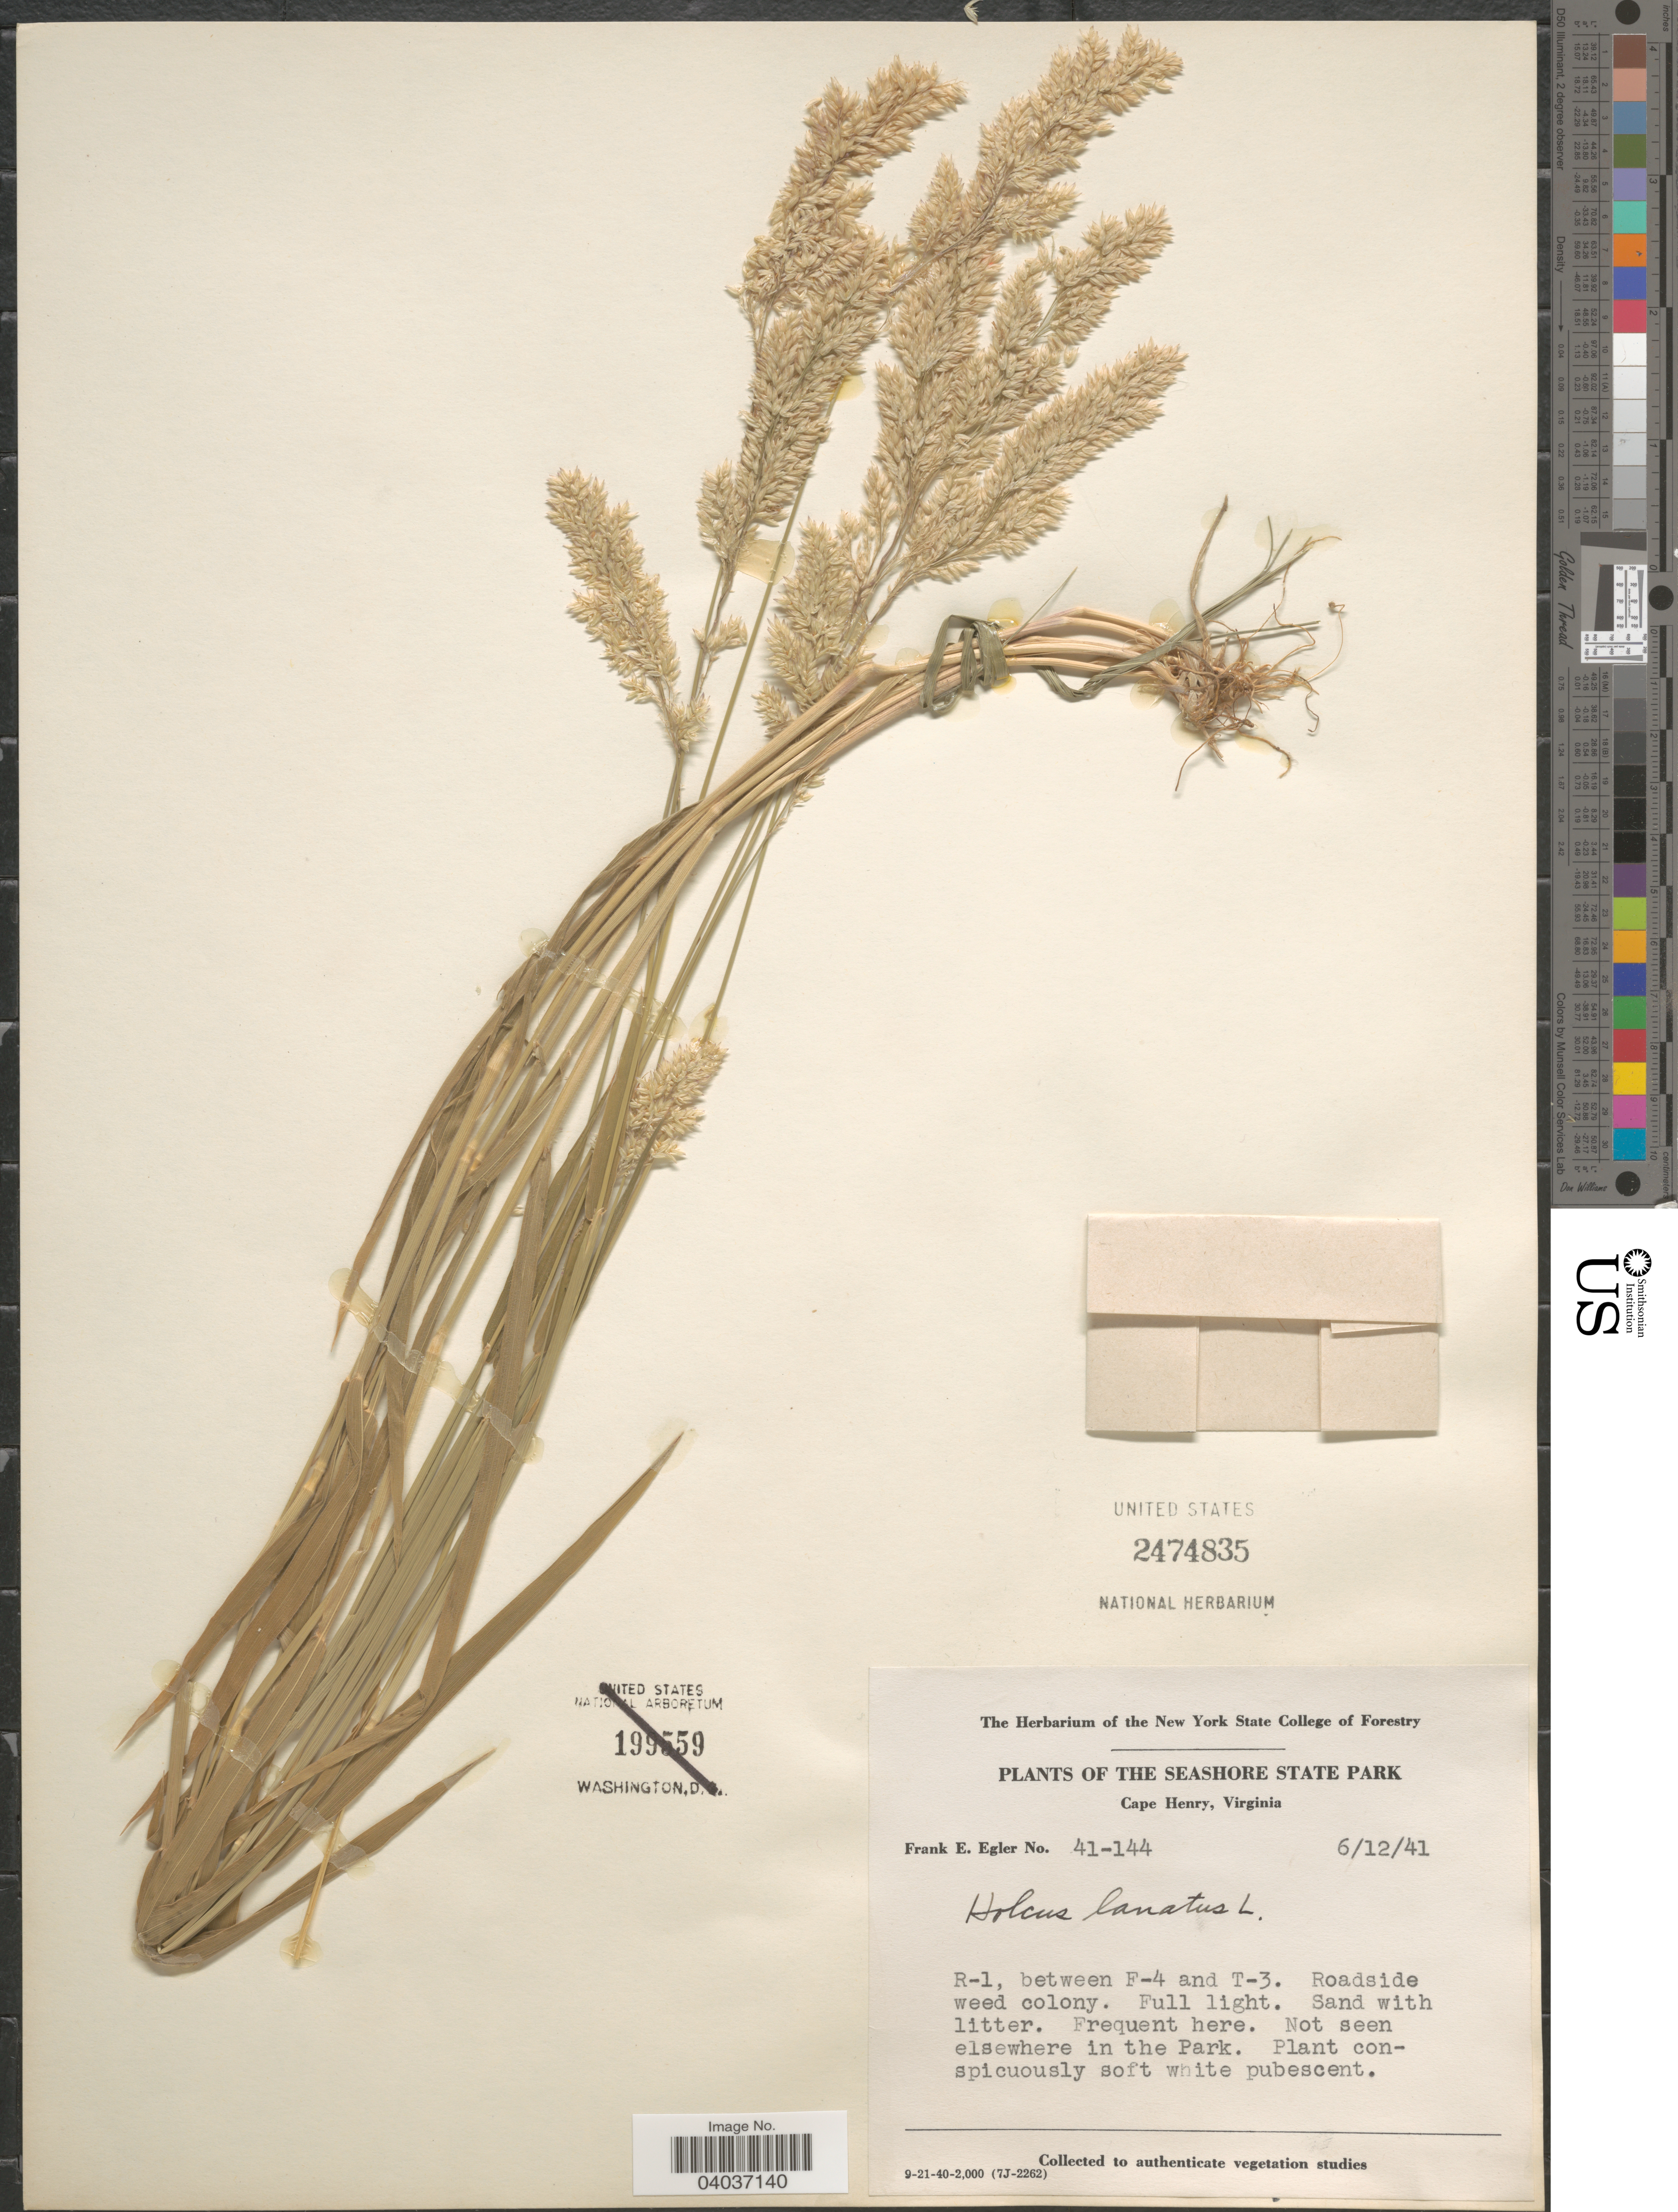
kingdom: Plantae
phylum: Tracheophyta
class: Liliopsida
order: Poales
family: Poaceae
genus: Holcus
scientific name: Holcus lanatus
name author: L.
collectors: F. Egler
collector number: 41-144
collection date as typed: Transcribed d/m/y: 12/6/41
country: United States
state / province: Virginia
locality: The Seashore State Park. Cape Henry. R-1, between F-4 and T-3.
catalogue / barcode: US 2474835